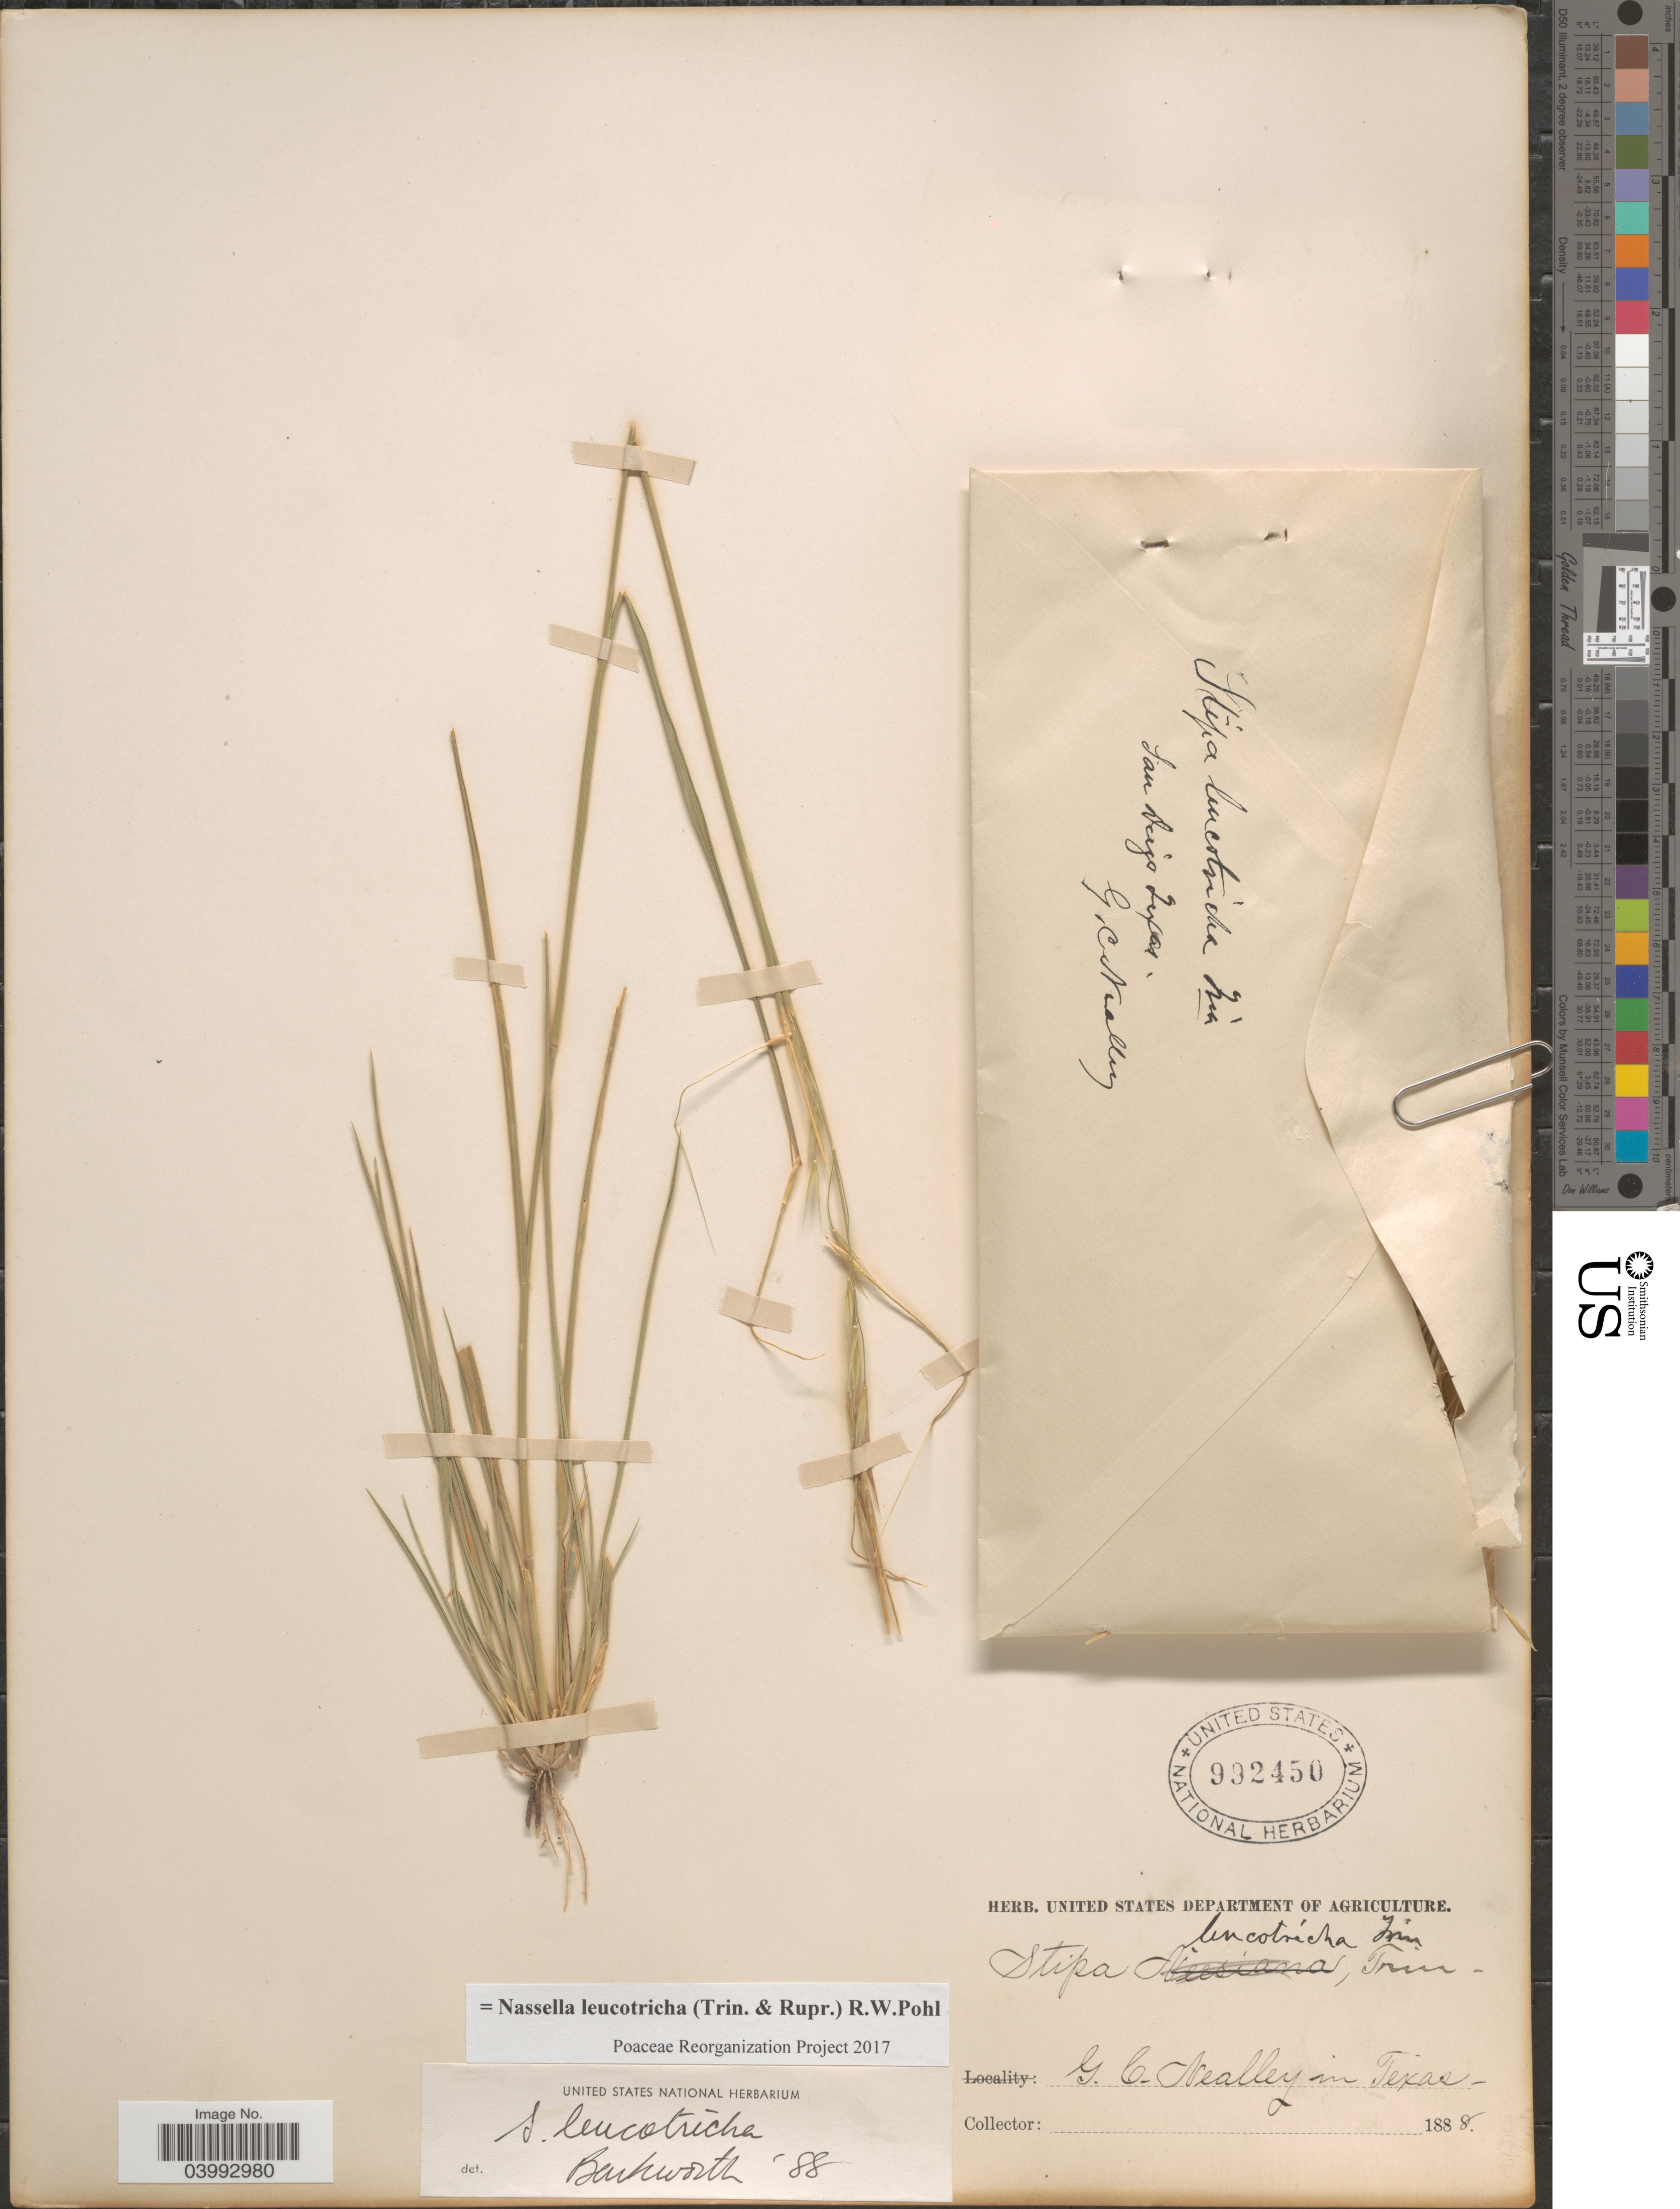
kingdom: Plantae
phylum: Tracheophyta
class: Liliopsida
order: Poales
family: Poaceae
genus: Nassella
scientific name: Nassella leucotricha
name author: (Trin. & Rupr.) R.W. Pohl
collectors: G. C. Nealley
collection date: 1888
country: United States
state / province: Texas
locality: San Diego.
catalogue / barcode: US 992450